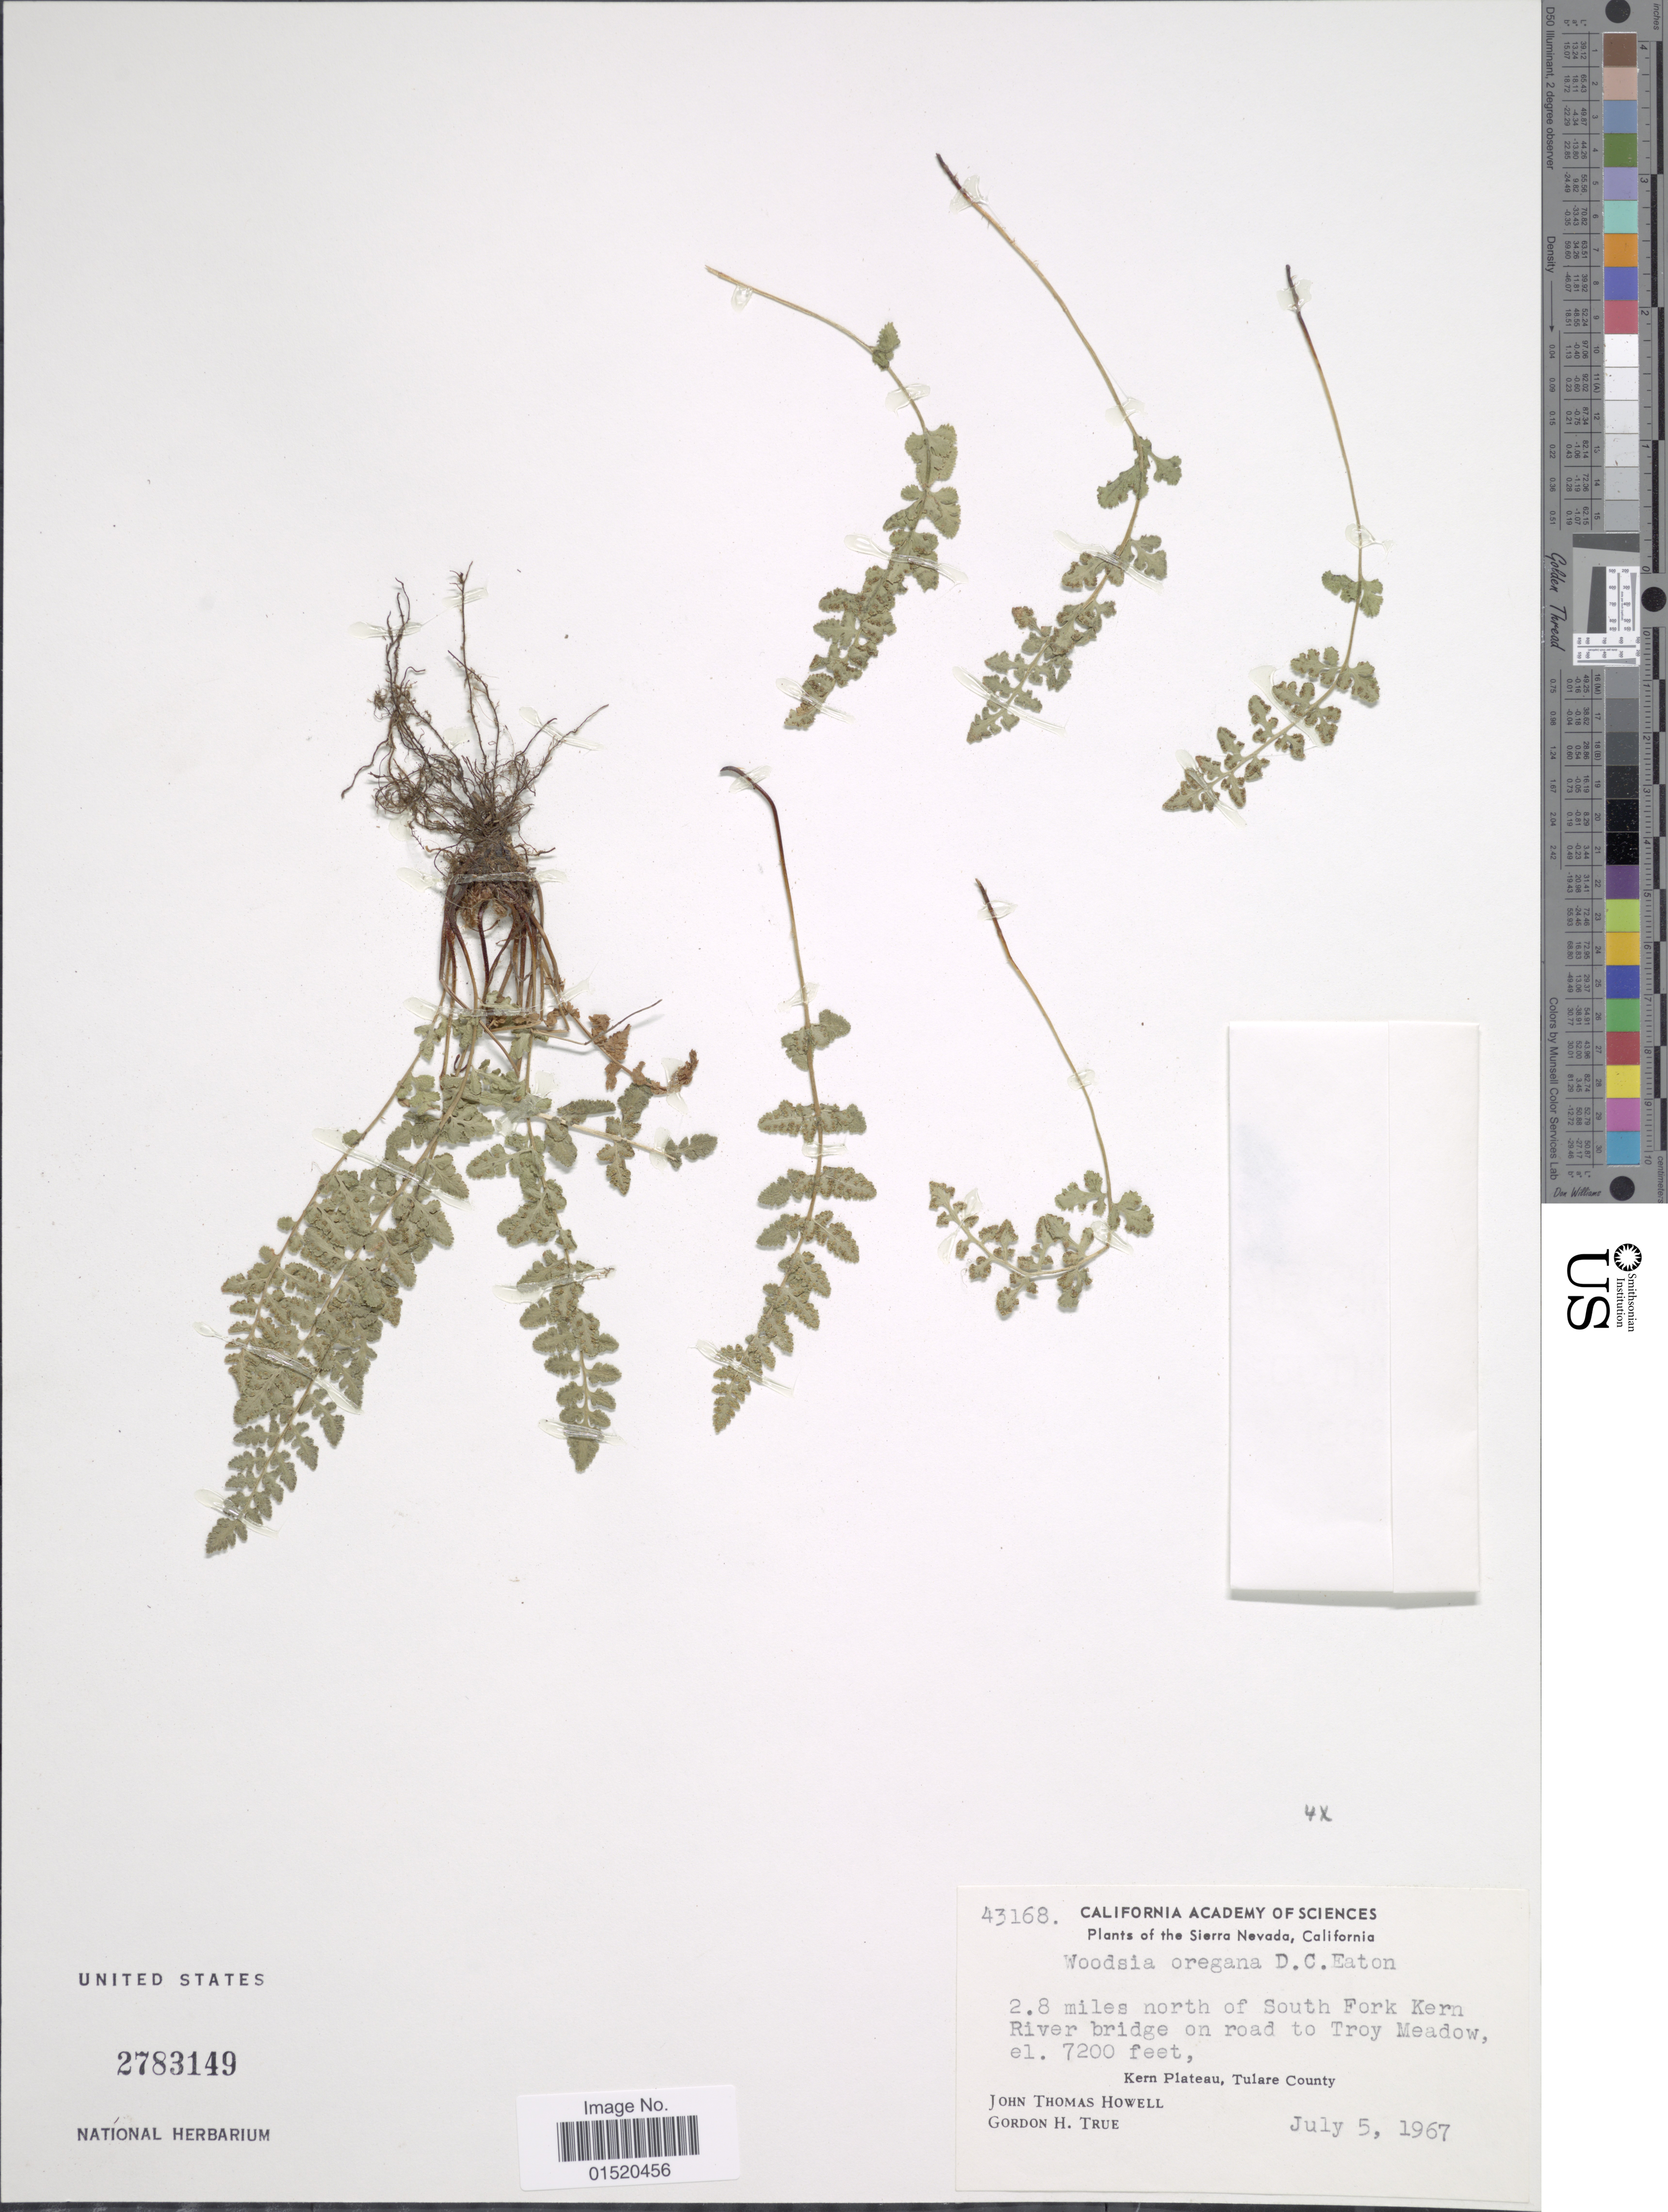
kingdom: Plantae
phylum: Tracheophyta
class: Polypodiopsida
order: Polypodiales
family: Woodsiaceae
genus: Woodsia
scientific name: Woodsia oregana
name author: D.C. Eaton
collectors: J. T. Howell & G. H. True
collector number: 43168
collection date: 1967-07-05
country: United States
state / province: California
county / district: Tulare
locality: Sierra Nevada, 2.8 miles north of South Fork Kern River bridge on road to Troy Meadow, Kern Plateau, Tulare County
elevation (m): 2195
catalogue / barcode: US 2783149